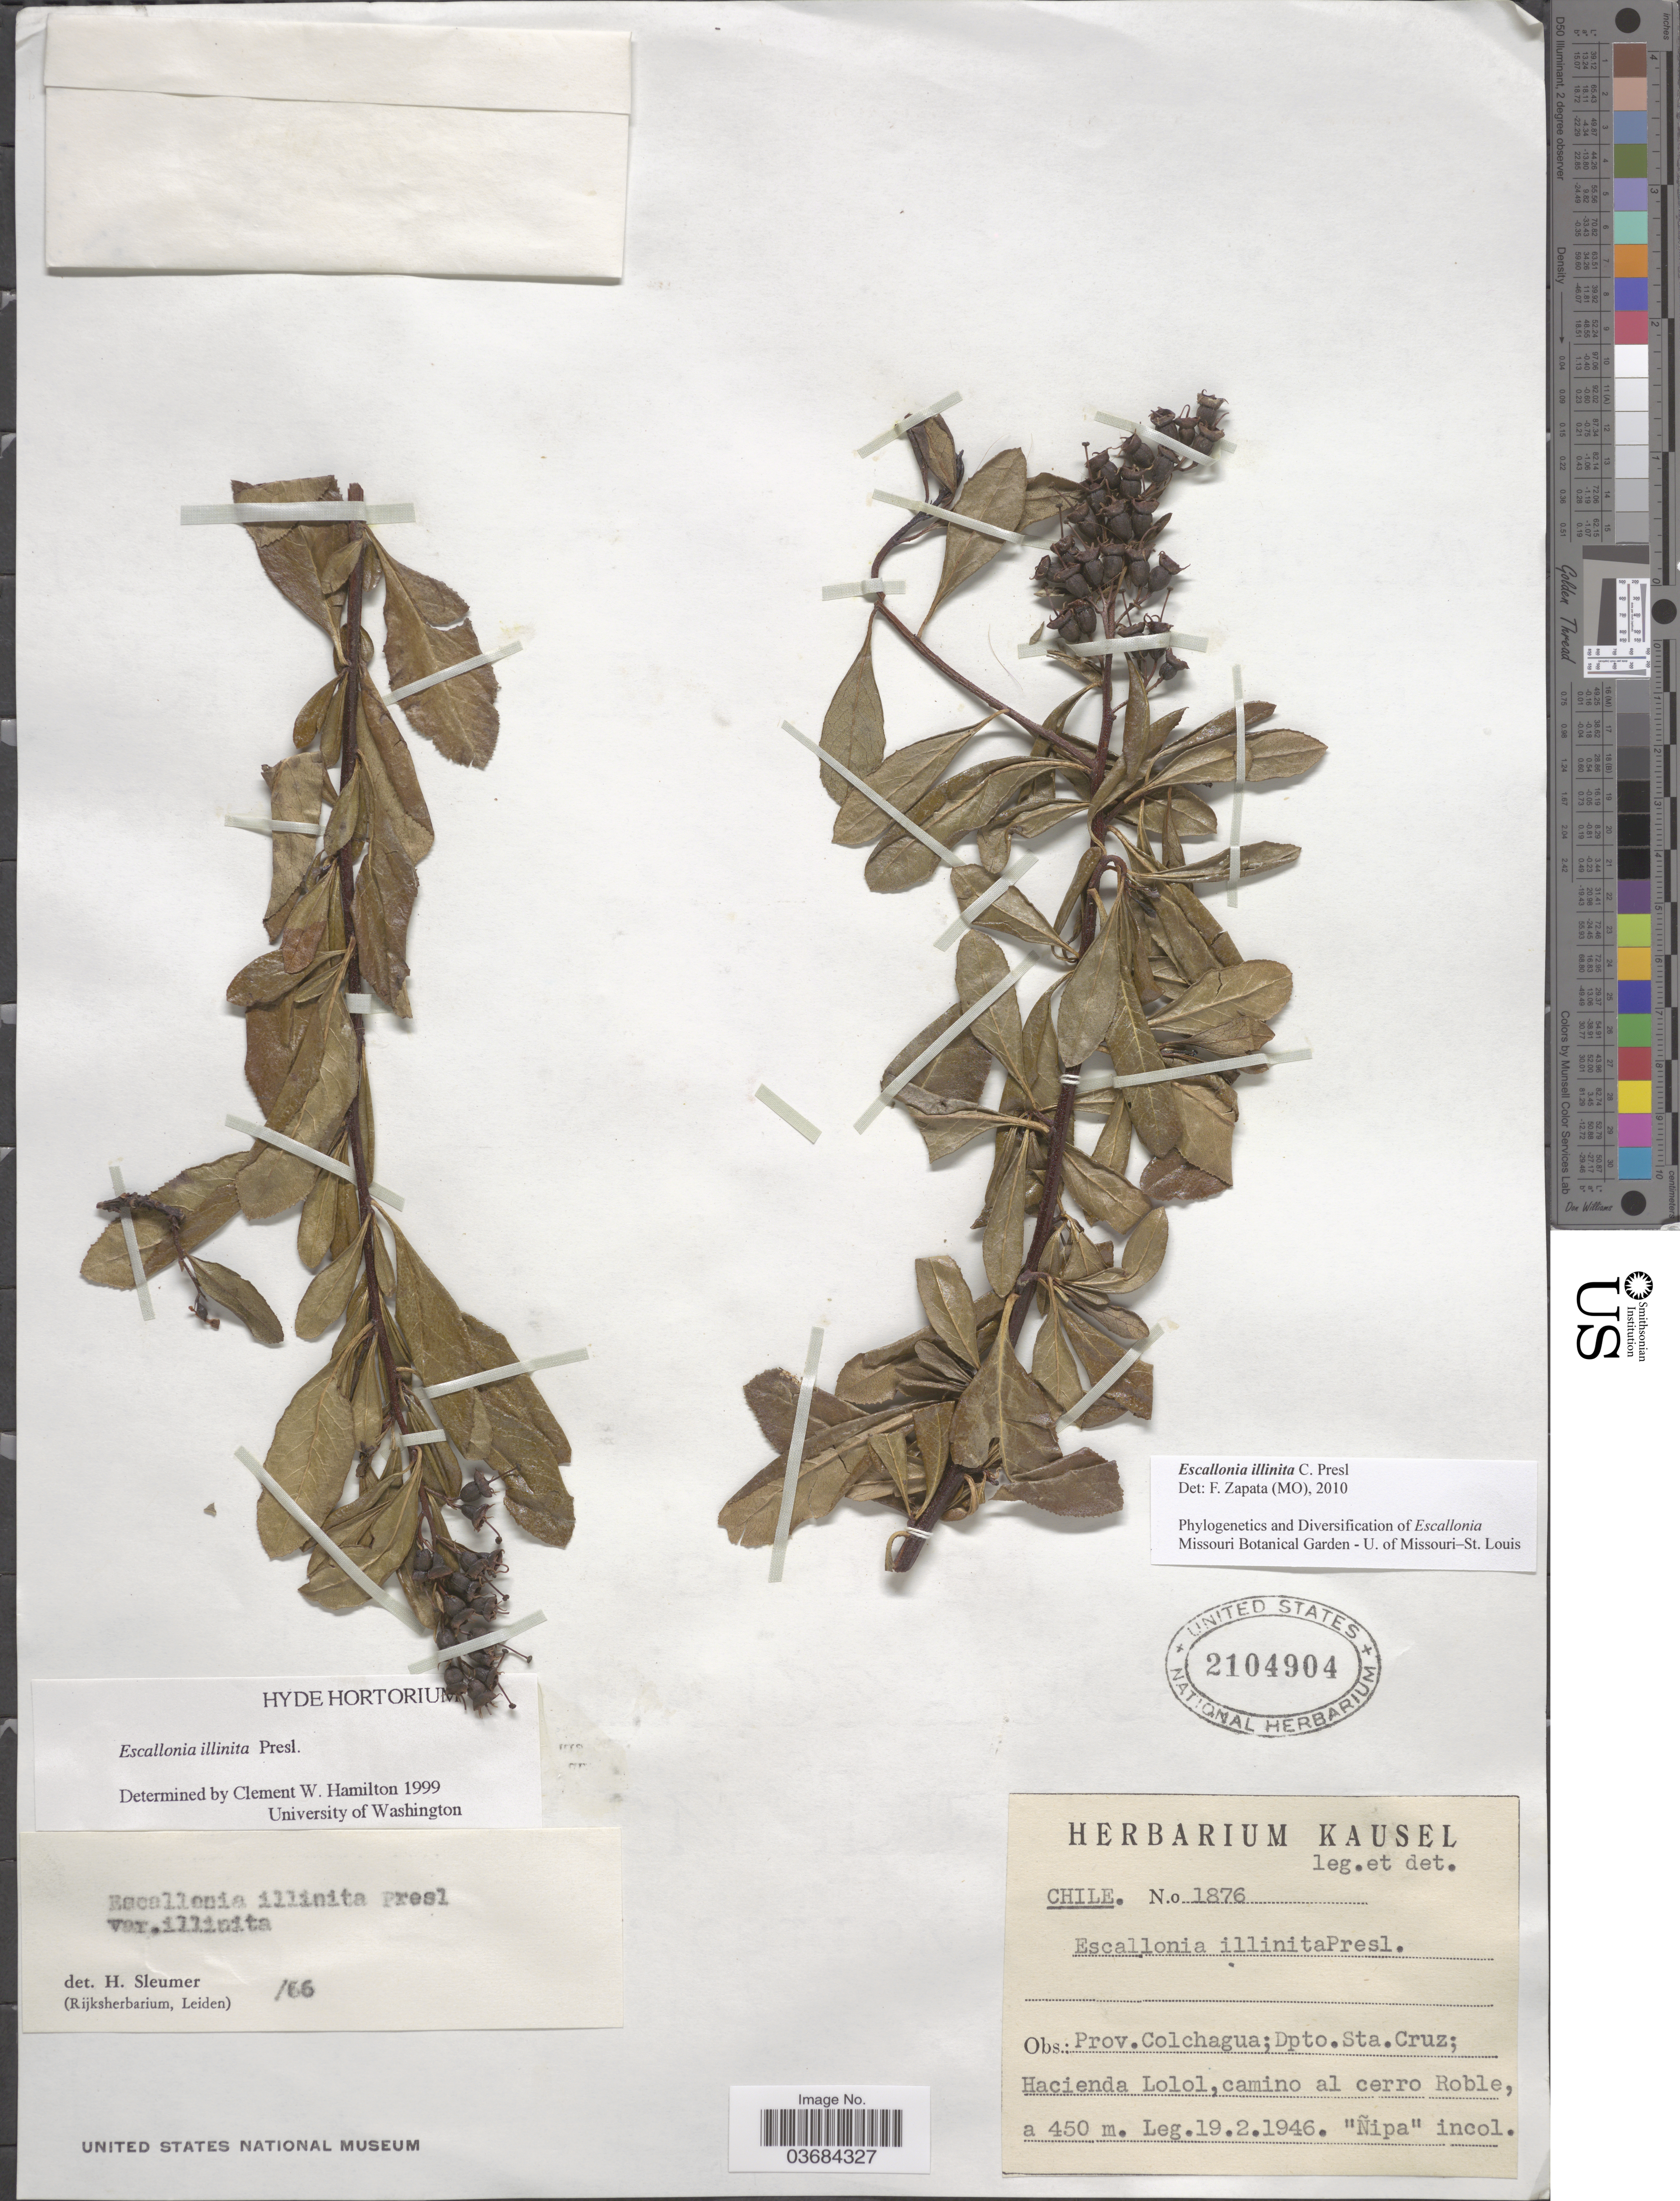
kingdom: Plantae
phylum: Tracheophyta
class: Magnoliopsida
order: Escalloniales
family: Escalloniaceae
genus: Escallonia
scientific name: Escallonia illinita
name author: C. Presl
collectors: Ex herb. Kausel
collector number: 1876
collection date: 1946-02-19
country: Chile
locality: Prov. Colchagua; Dpto. Sta. Cruz; Hacienda Lolol, camino al cerro Roble, Ñipa incol.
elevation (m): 450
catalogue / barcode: US 2104904